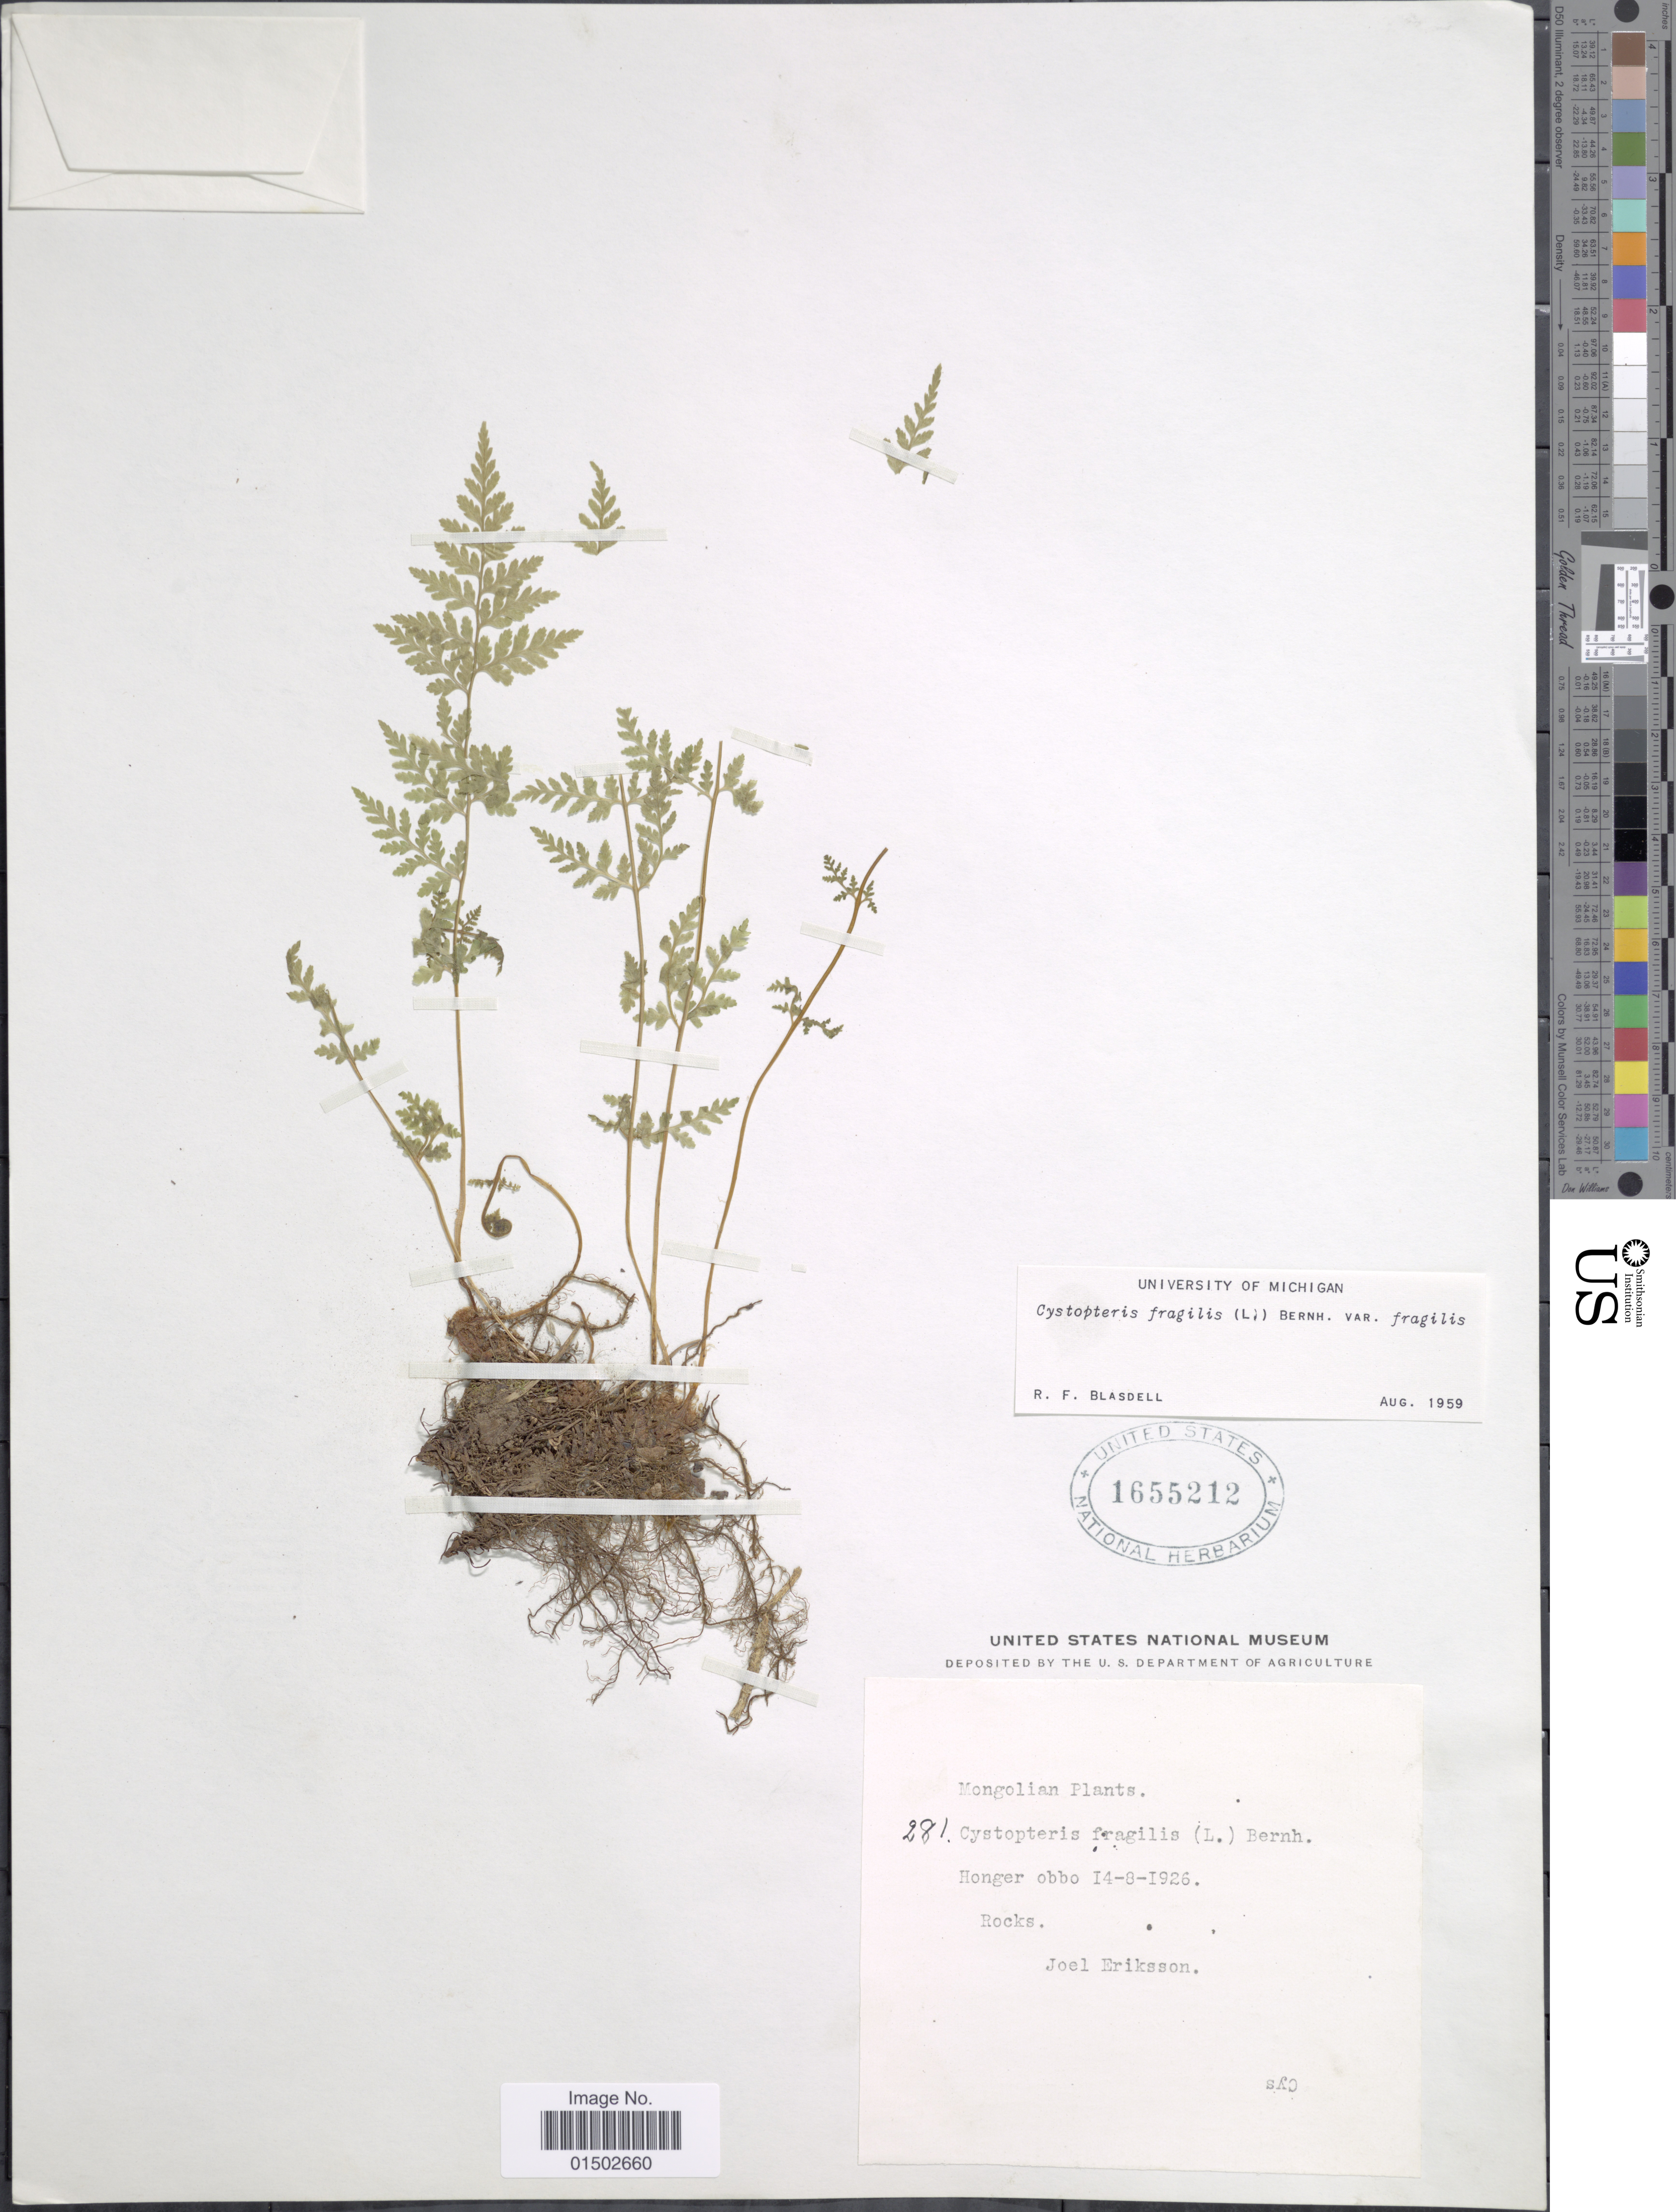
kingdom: Plantae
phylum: Tracheophyta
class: Polypodiopsida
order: Polypodiales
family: Cystopteridaceae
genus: Cystopteris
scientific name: Cystopteris fragilis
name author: (L.) Bernh.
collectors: J. Erikson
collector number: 281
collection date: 1926-08-14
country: Mongolia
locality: Mogolian Plants, Honger obbo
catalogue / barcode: US 1655212